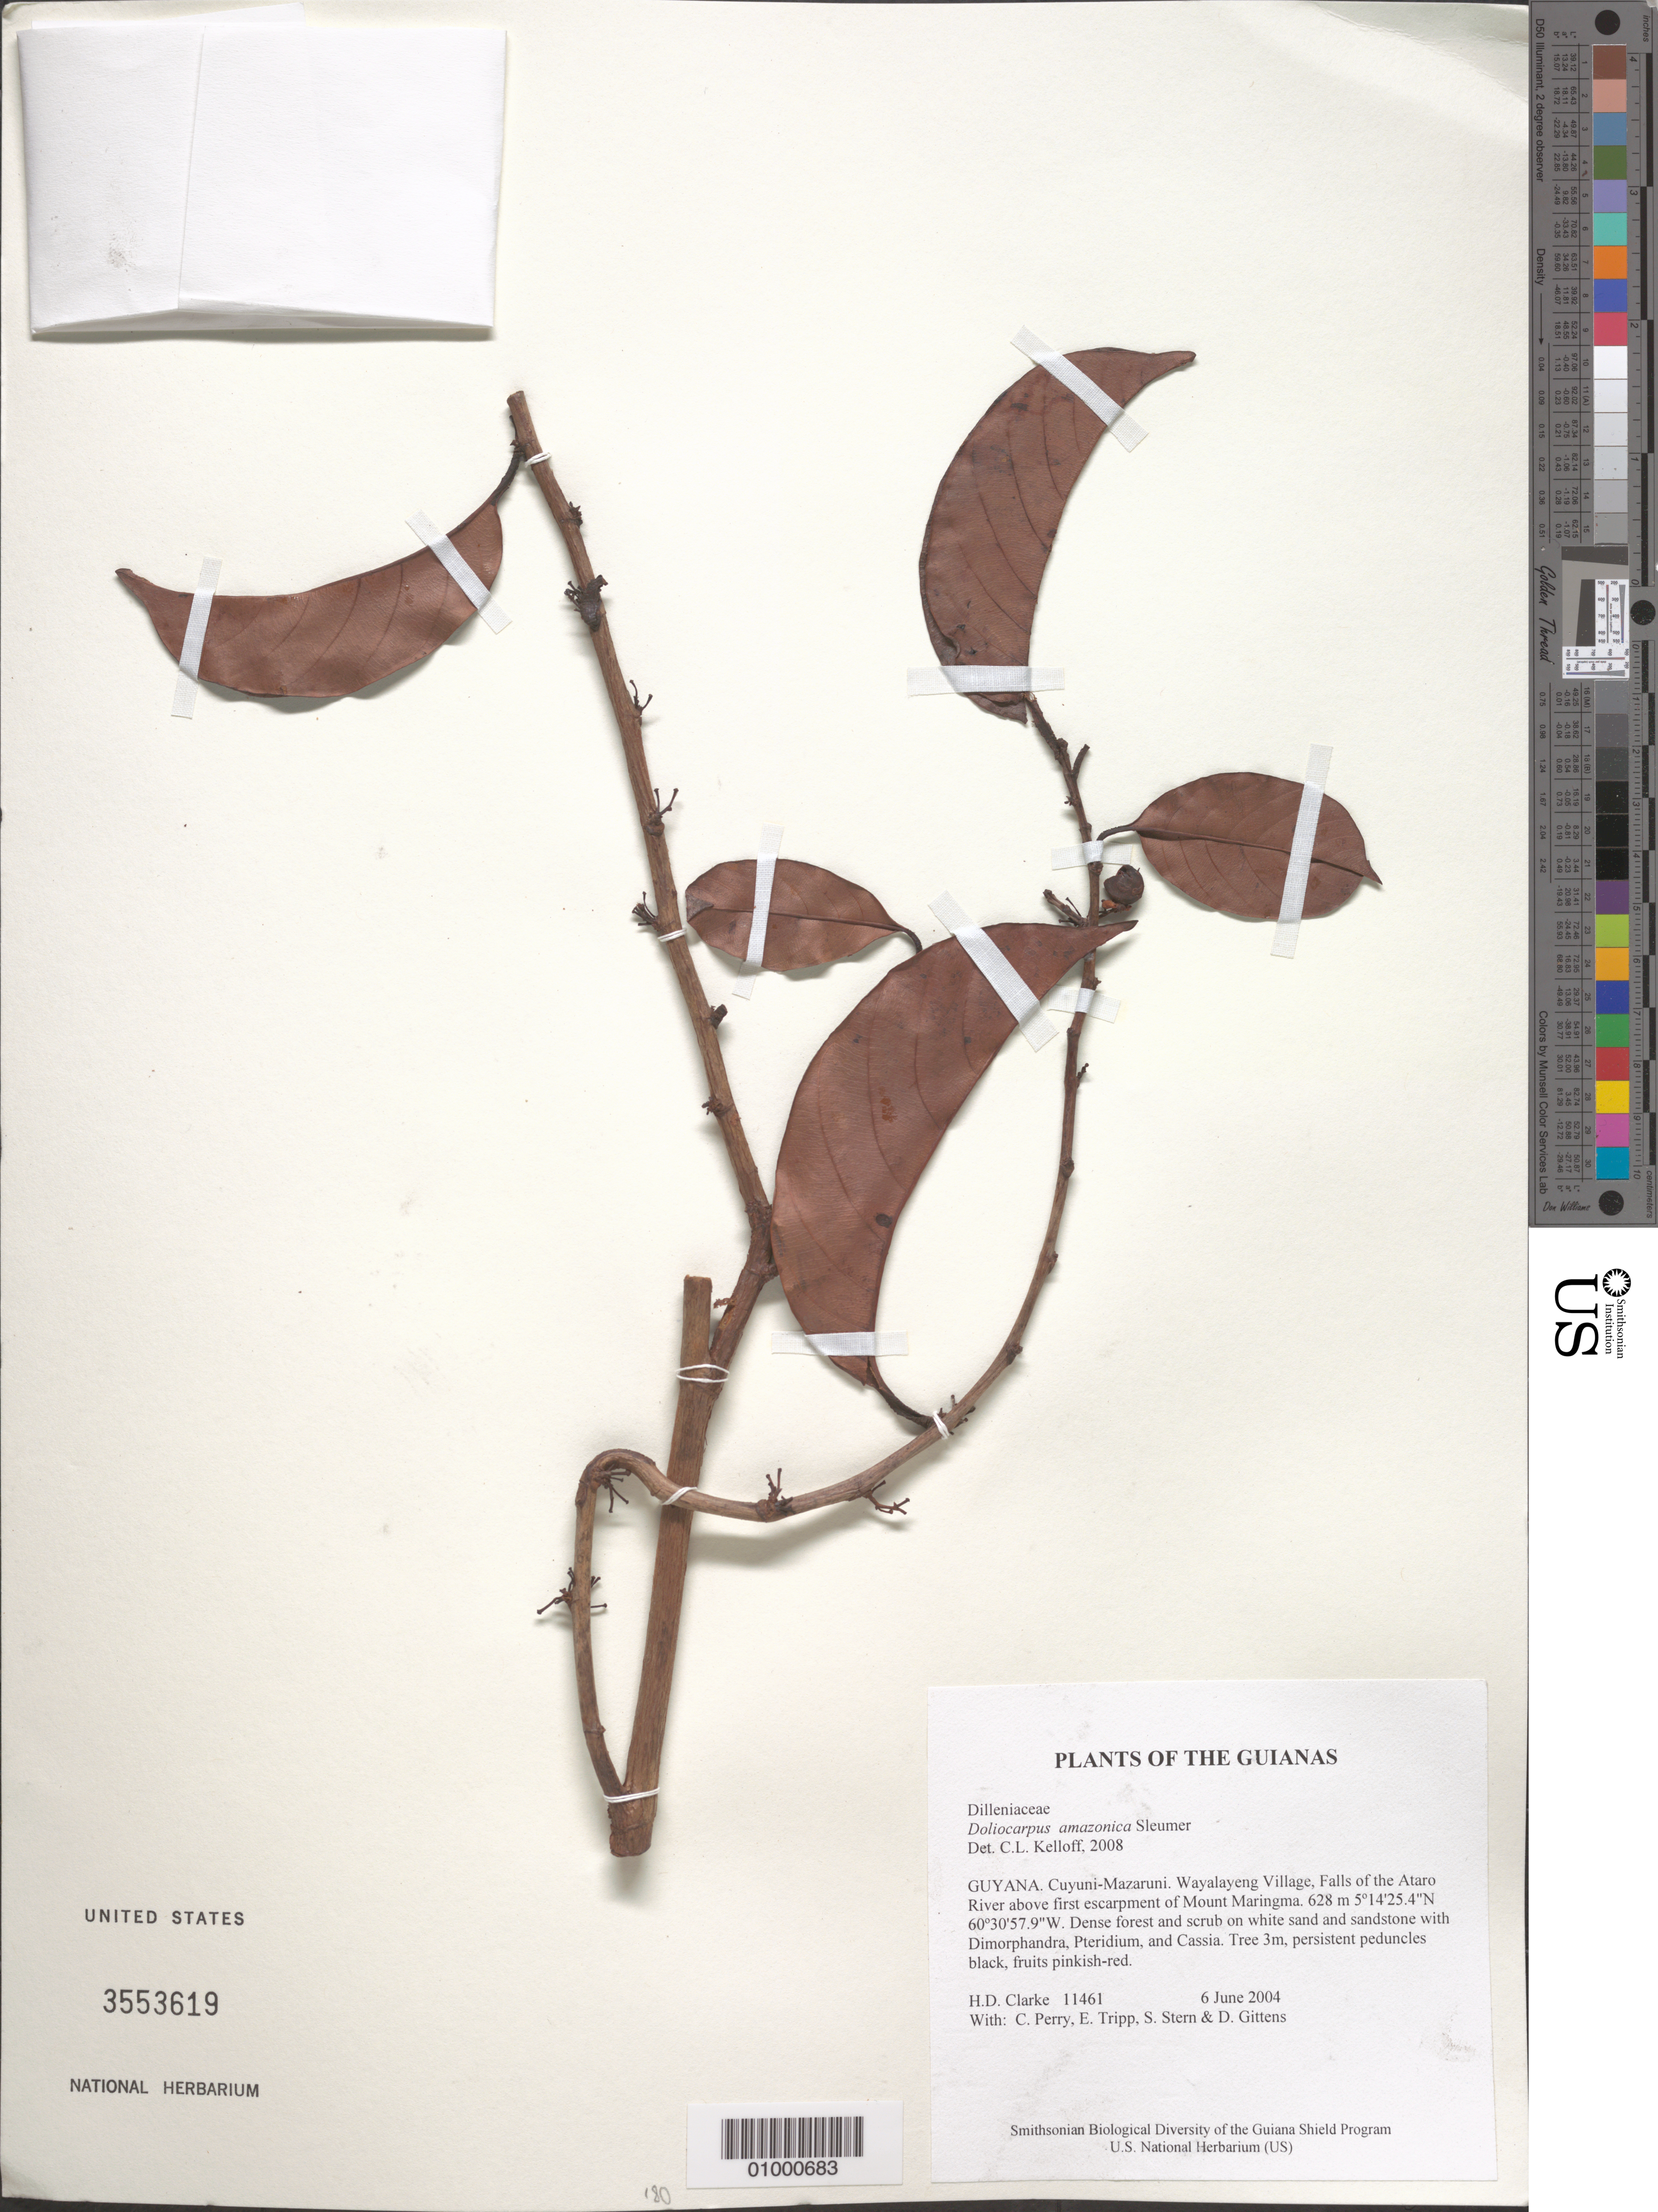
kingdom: Plantae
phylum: Tracheophyta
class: Magnoliopsida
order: Dilleniales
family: Dilleniaceae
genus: Doliocarpus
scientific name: Doliocarpus spraguei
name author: Cheesman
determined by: Victor Longhi Monzoli, João, (BRAZIL)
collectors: H. D. Clarke, C. Perry, E. Tripp, S. R. Stern & D. Gittens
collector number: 11461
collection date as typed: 6 June 2004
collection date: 2004-06-06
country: Guyana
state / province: Cuyuni-Mazaruni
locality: Wayalayeng Village, Falls of the Ataro River above first escarpment of Mount Maringma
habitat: Dense forest and scrub on white sand and sandstone with Dimorphandra, Pteridium, and Cassia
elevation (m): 628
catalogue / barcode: US 3553619